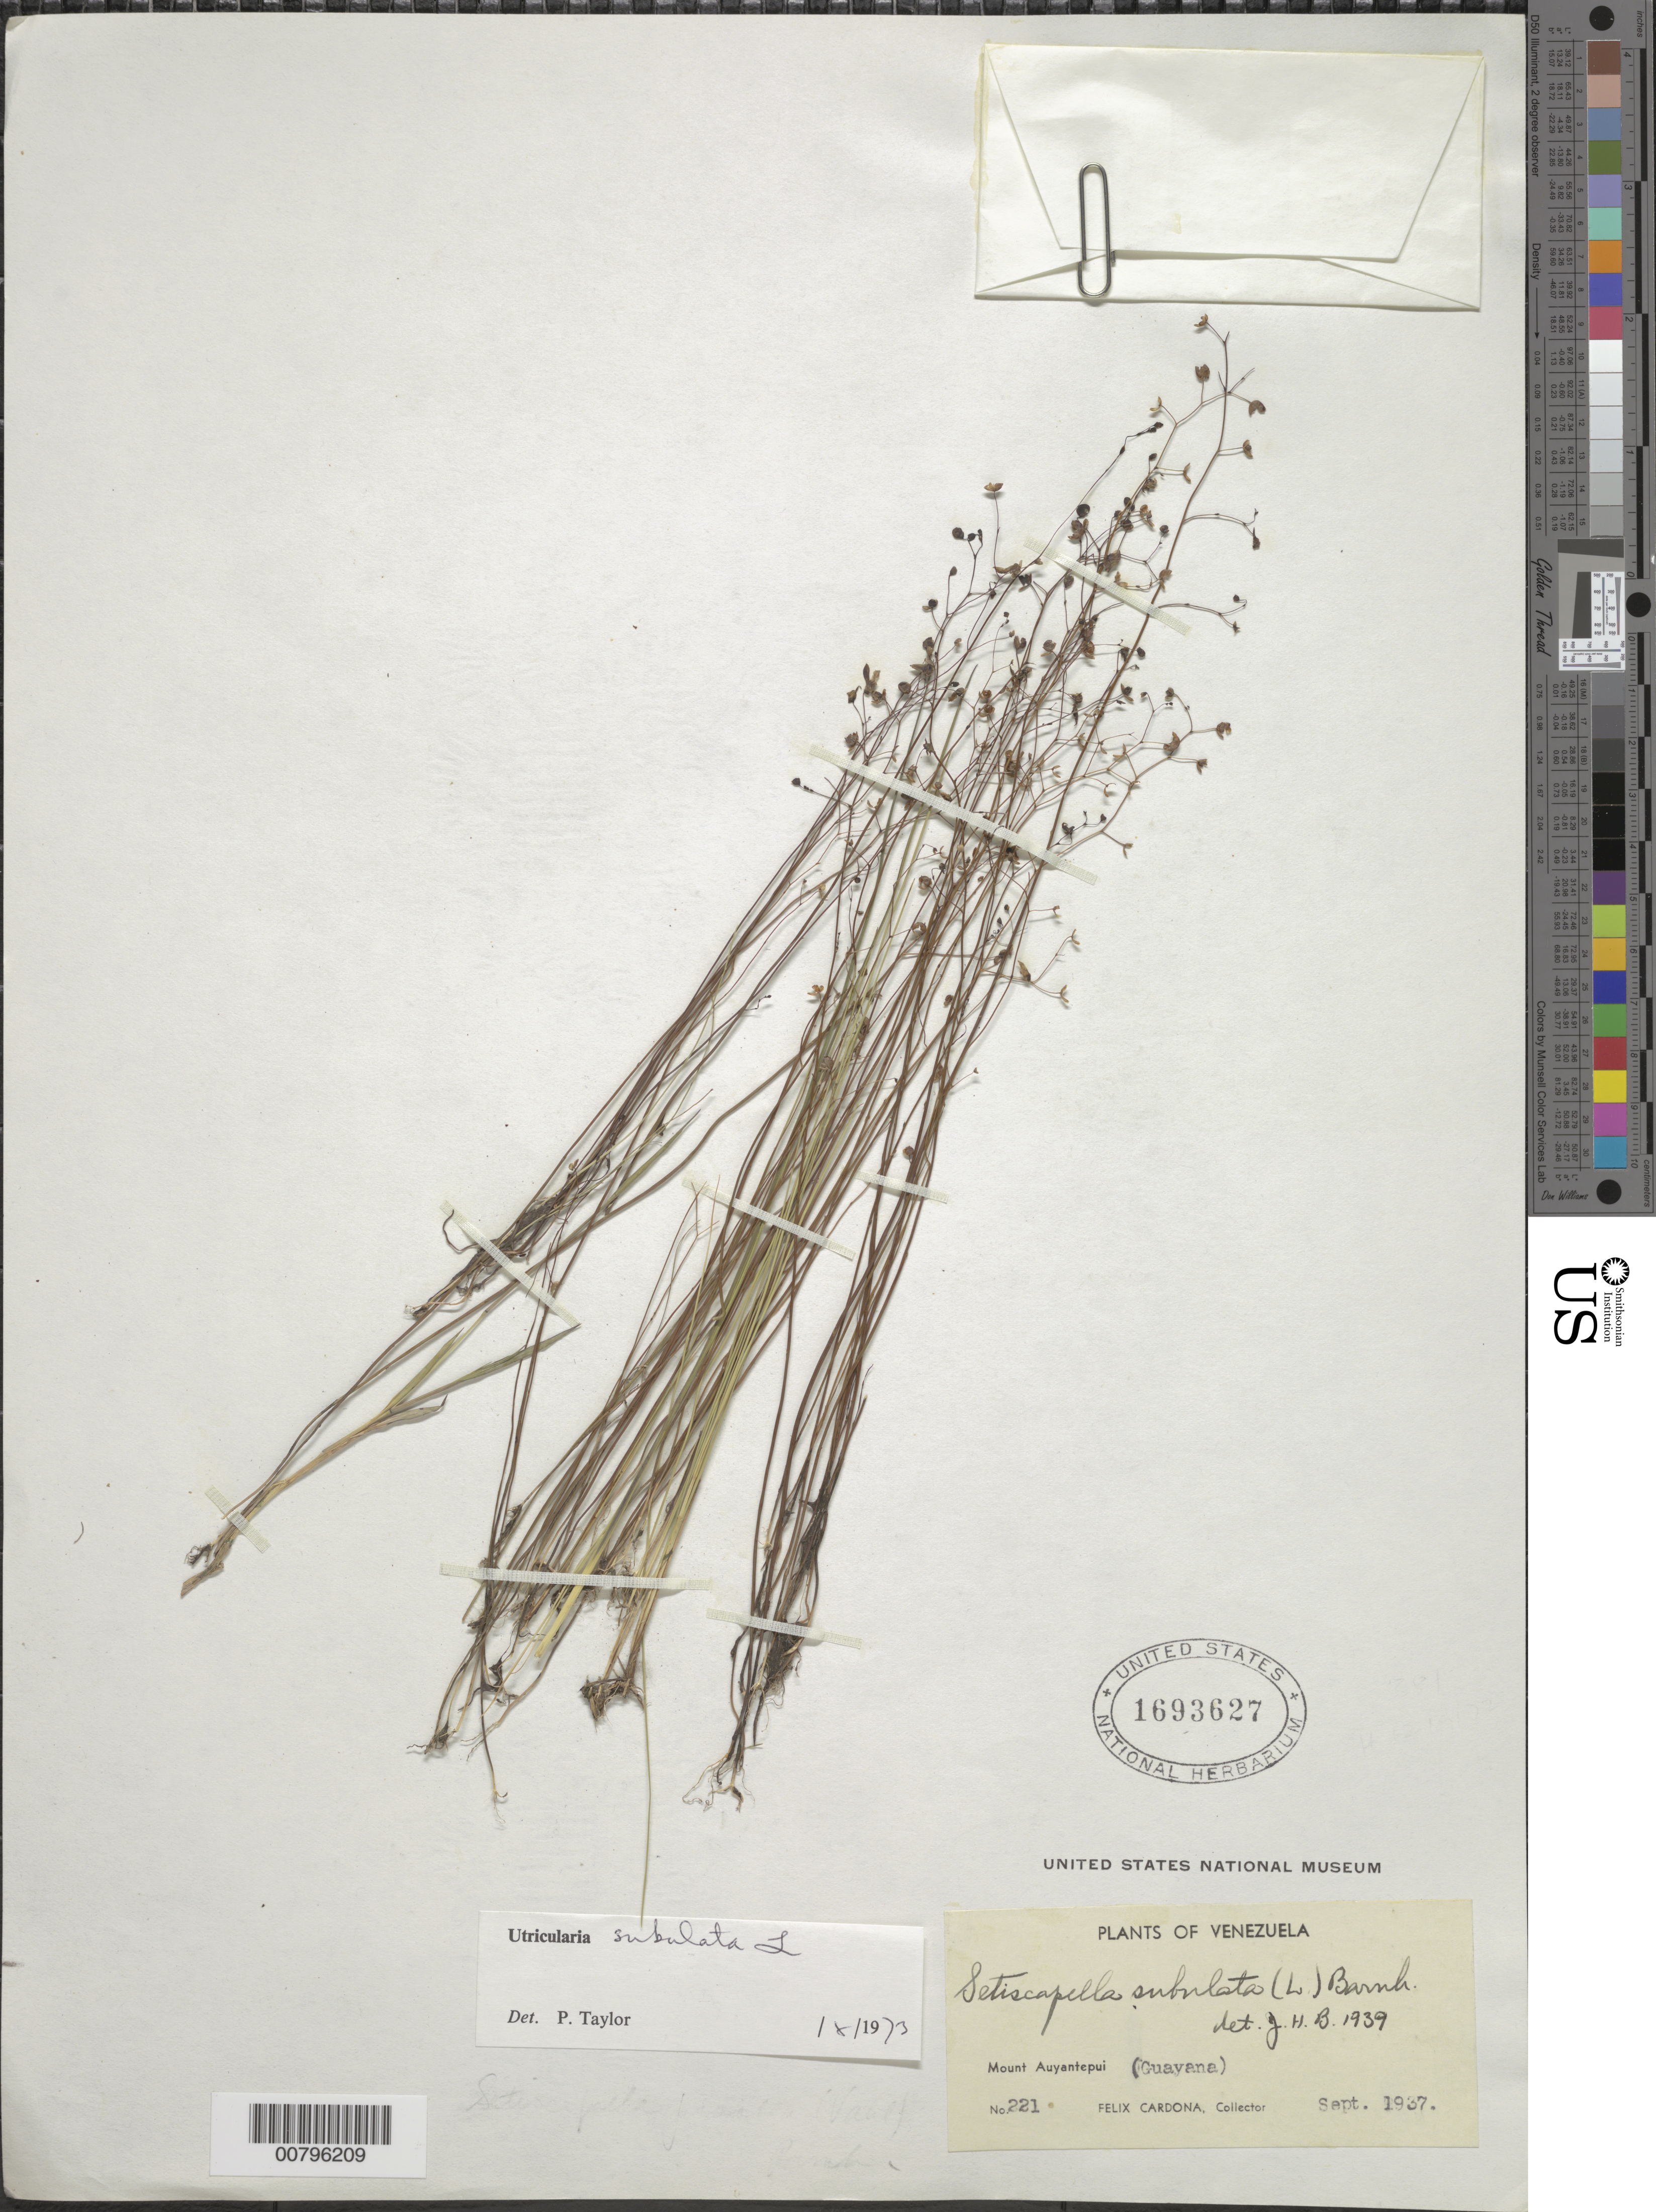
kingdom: Plantae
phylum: Tracheophyta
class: Magnoliopsida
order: Lamiales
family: Lentibulariaceae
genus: Utricularia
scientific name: Utricularia subulata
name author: L.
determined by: Taylor, P.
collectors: F. Cardona Puig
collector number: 221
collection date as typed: Sep-37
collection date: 1937-09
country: Venezuela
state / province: Bolívar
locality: Cerro Auyantepuí, Alto Caroní, Guayana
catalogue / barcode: US 1693627